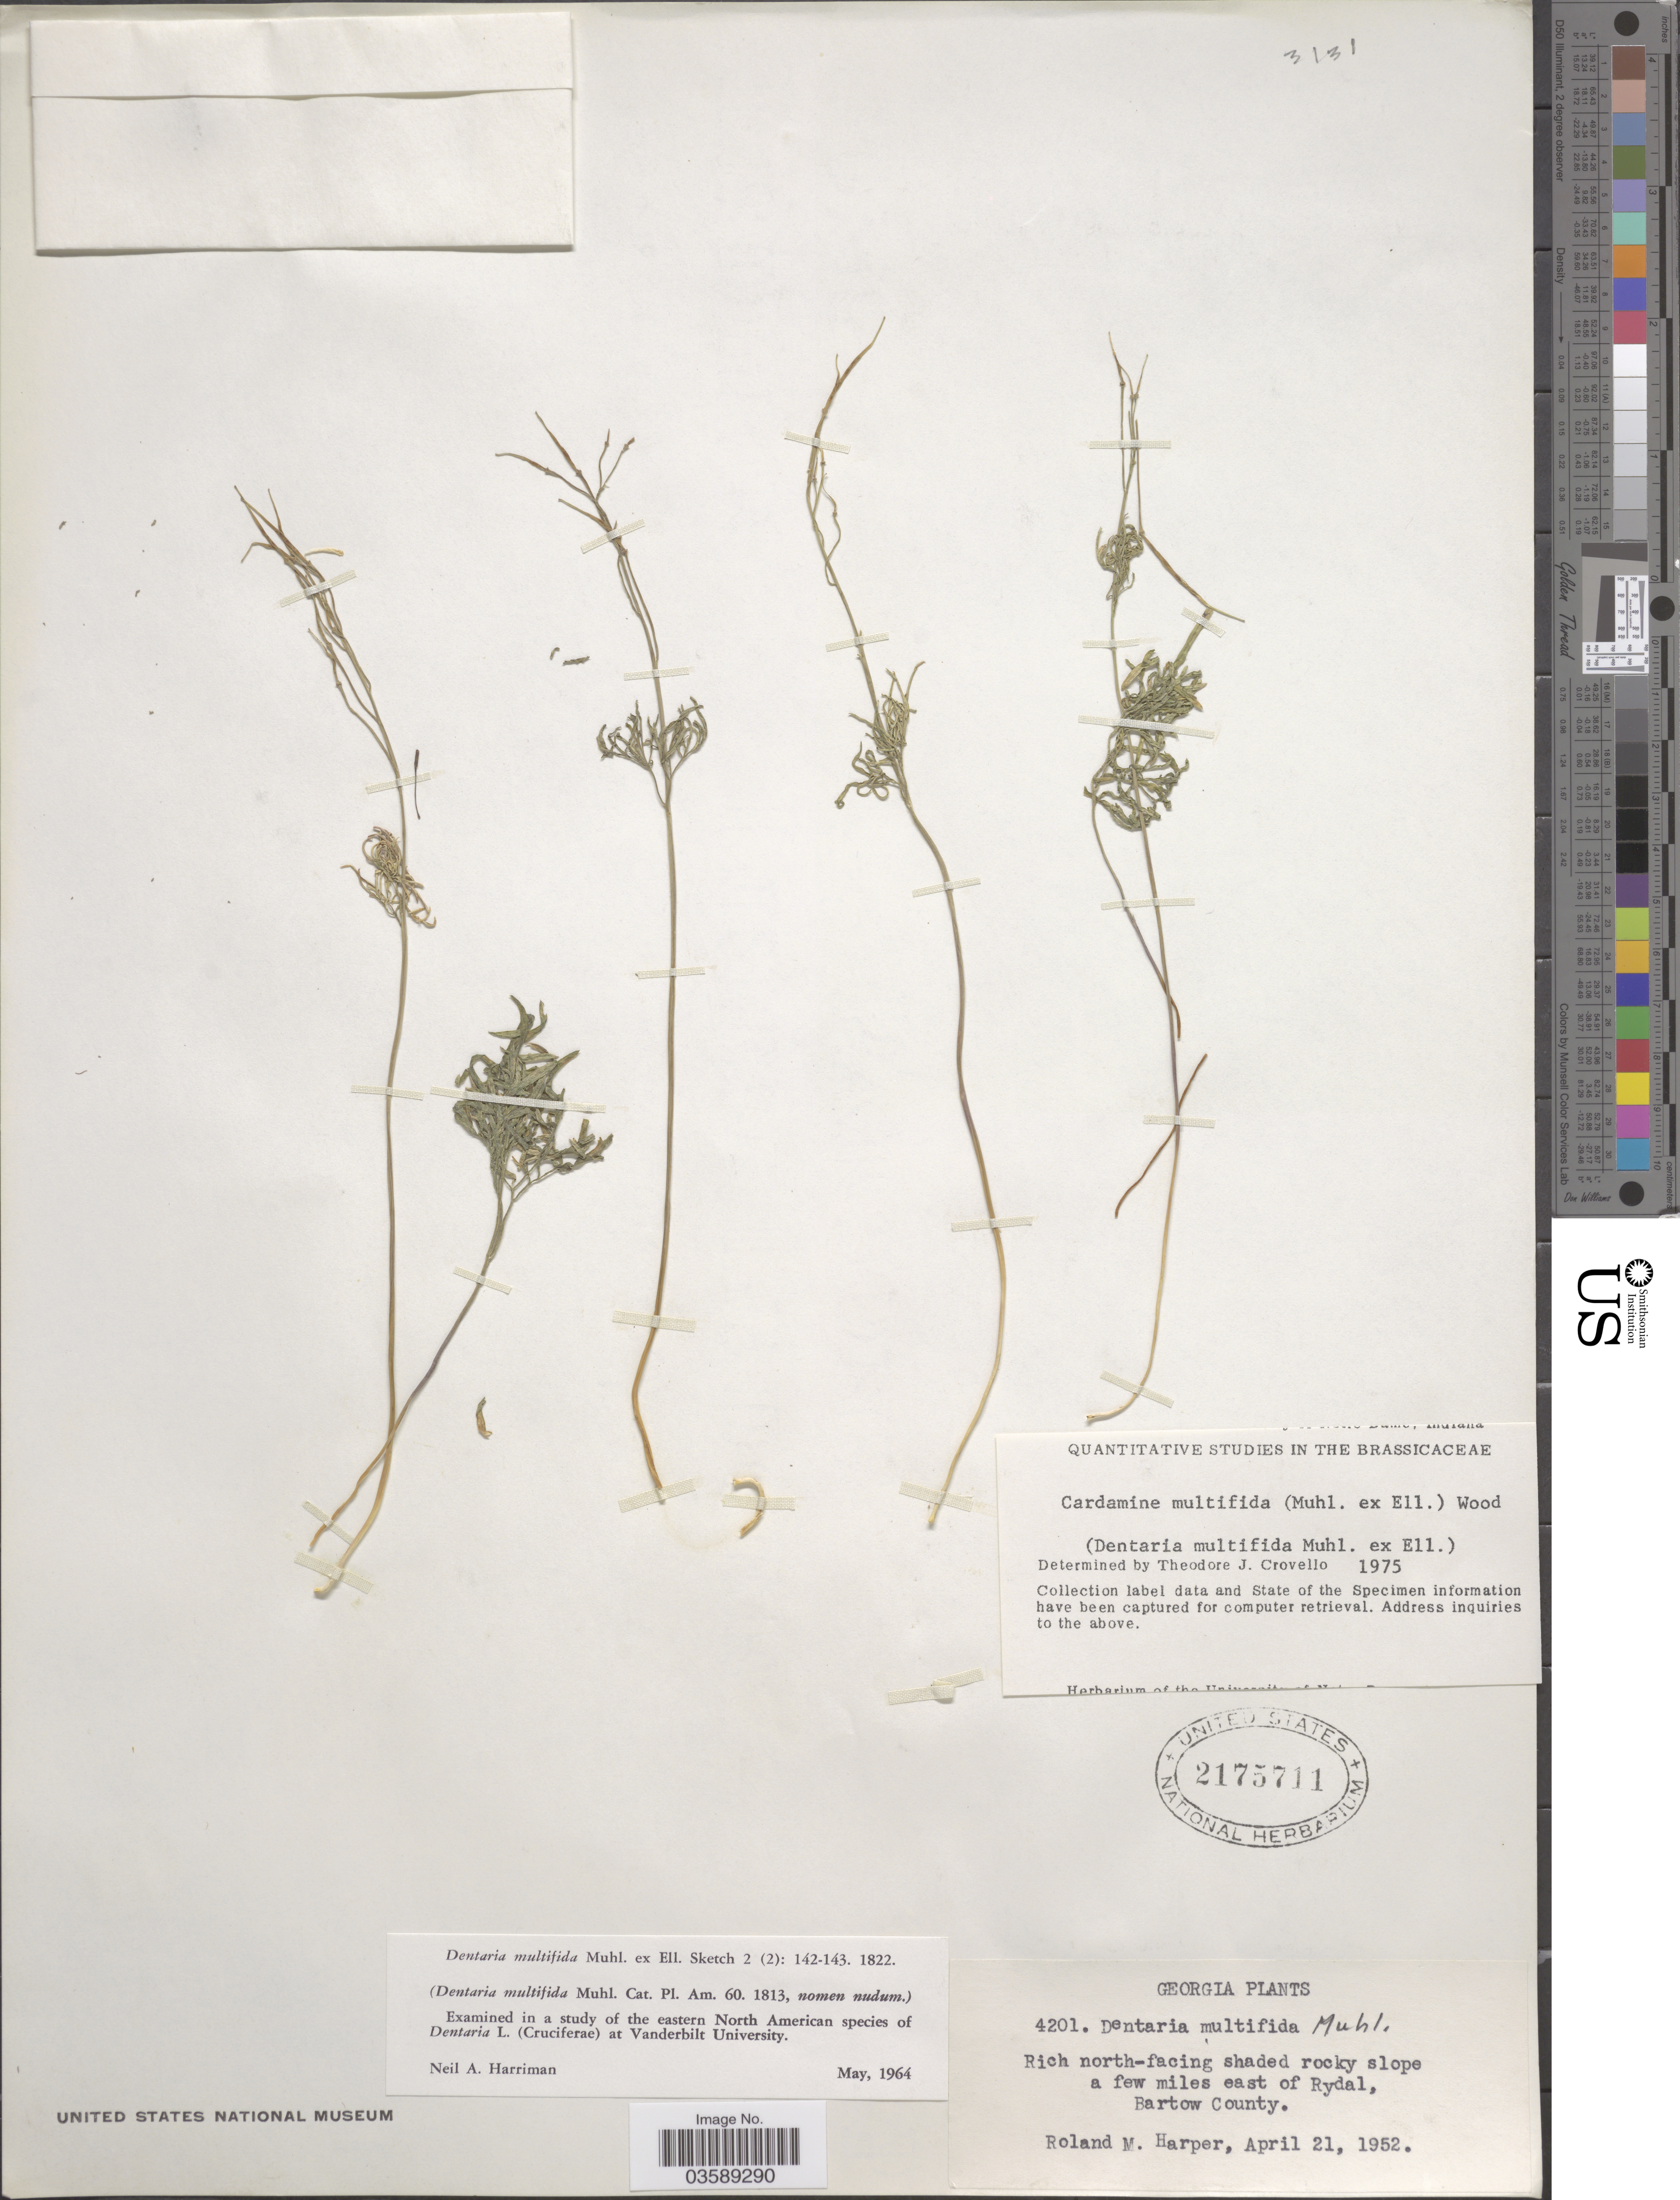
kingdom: Plantae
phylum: Tracheophyta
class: Magnoliopsida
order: Brassicales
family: Brassicaceae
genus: Cardamine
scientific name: Cardamine multifolia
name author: Rydb.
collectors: R. M. Harper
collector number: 4201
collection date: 1952-04-21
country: United States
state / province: Georgia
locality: Rich north-facing shaded rocky slope a few miles east of Rydal, Bartow County.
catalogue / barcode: US 2175711